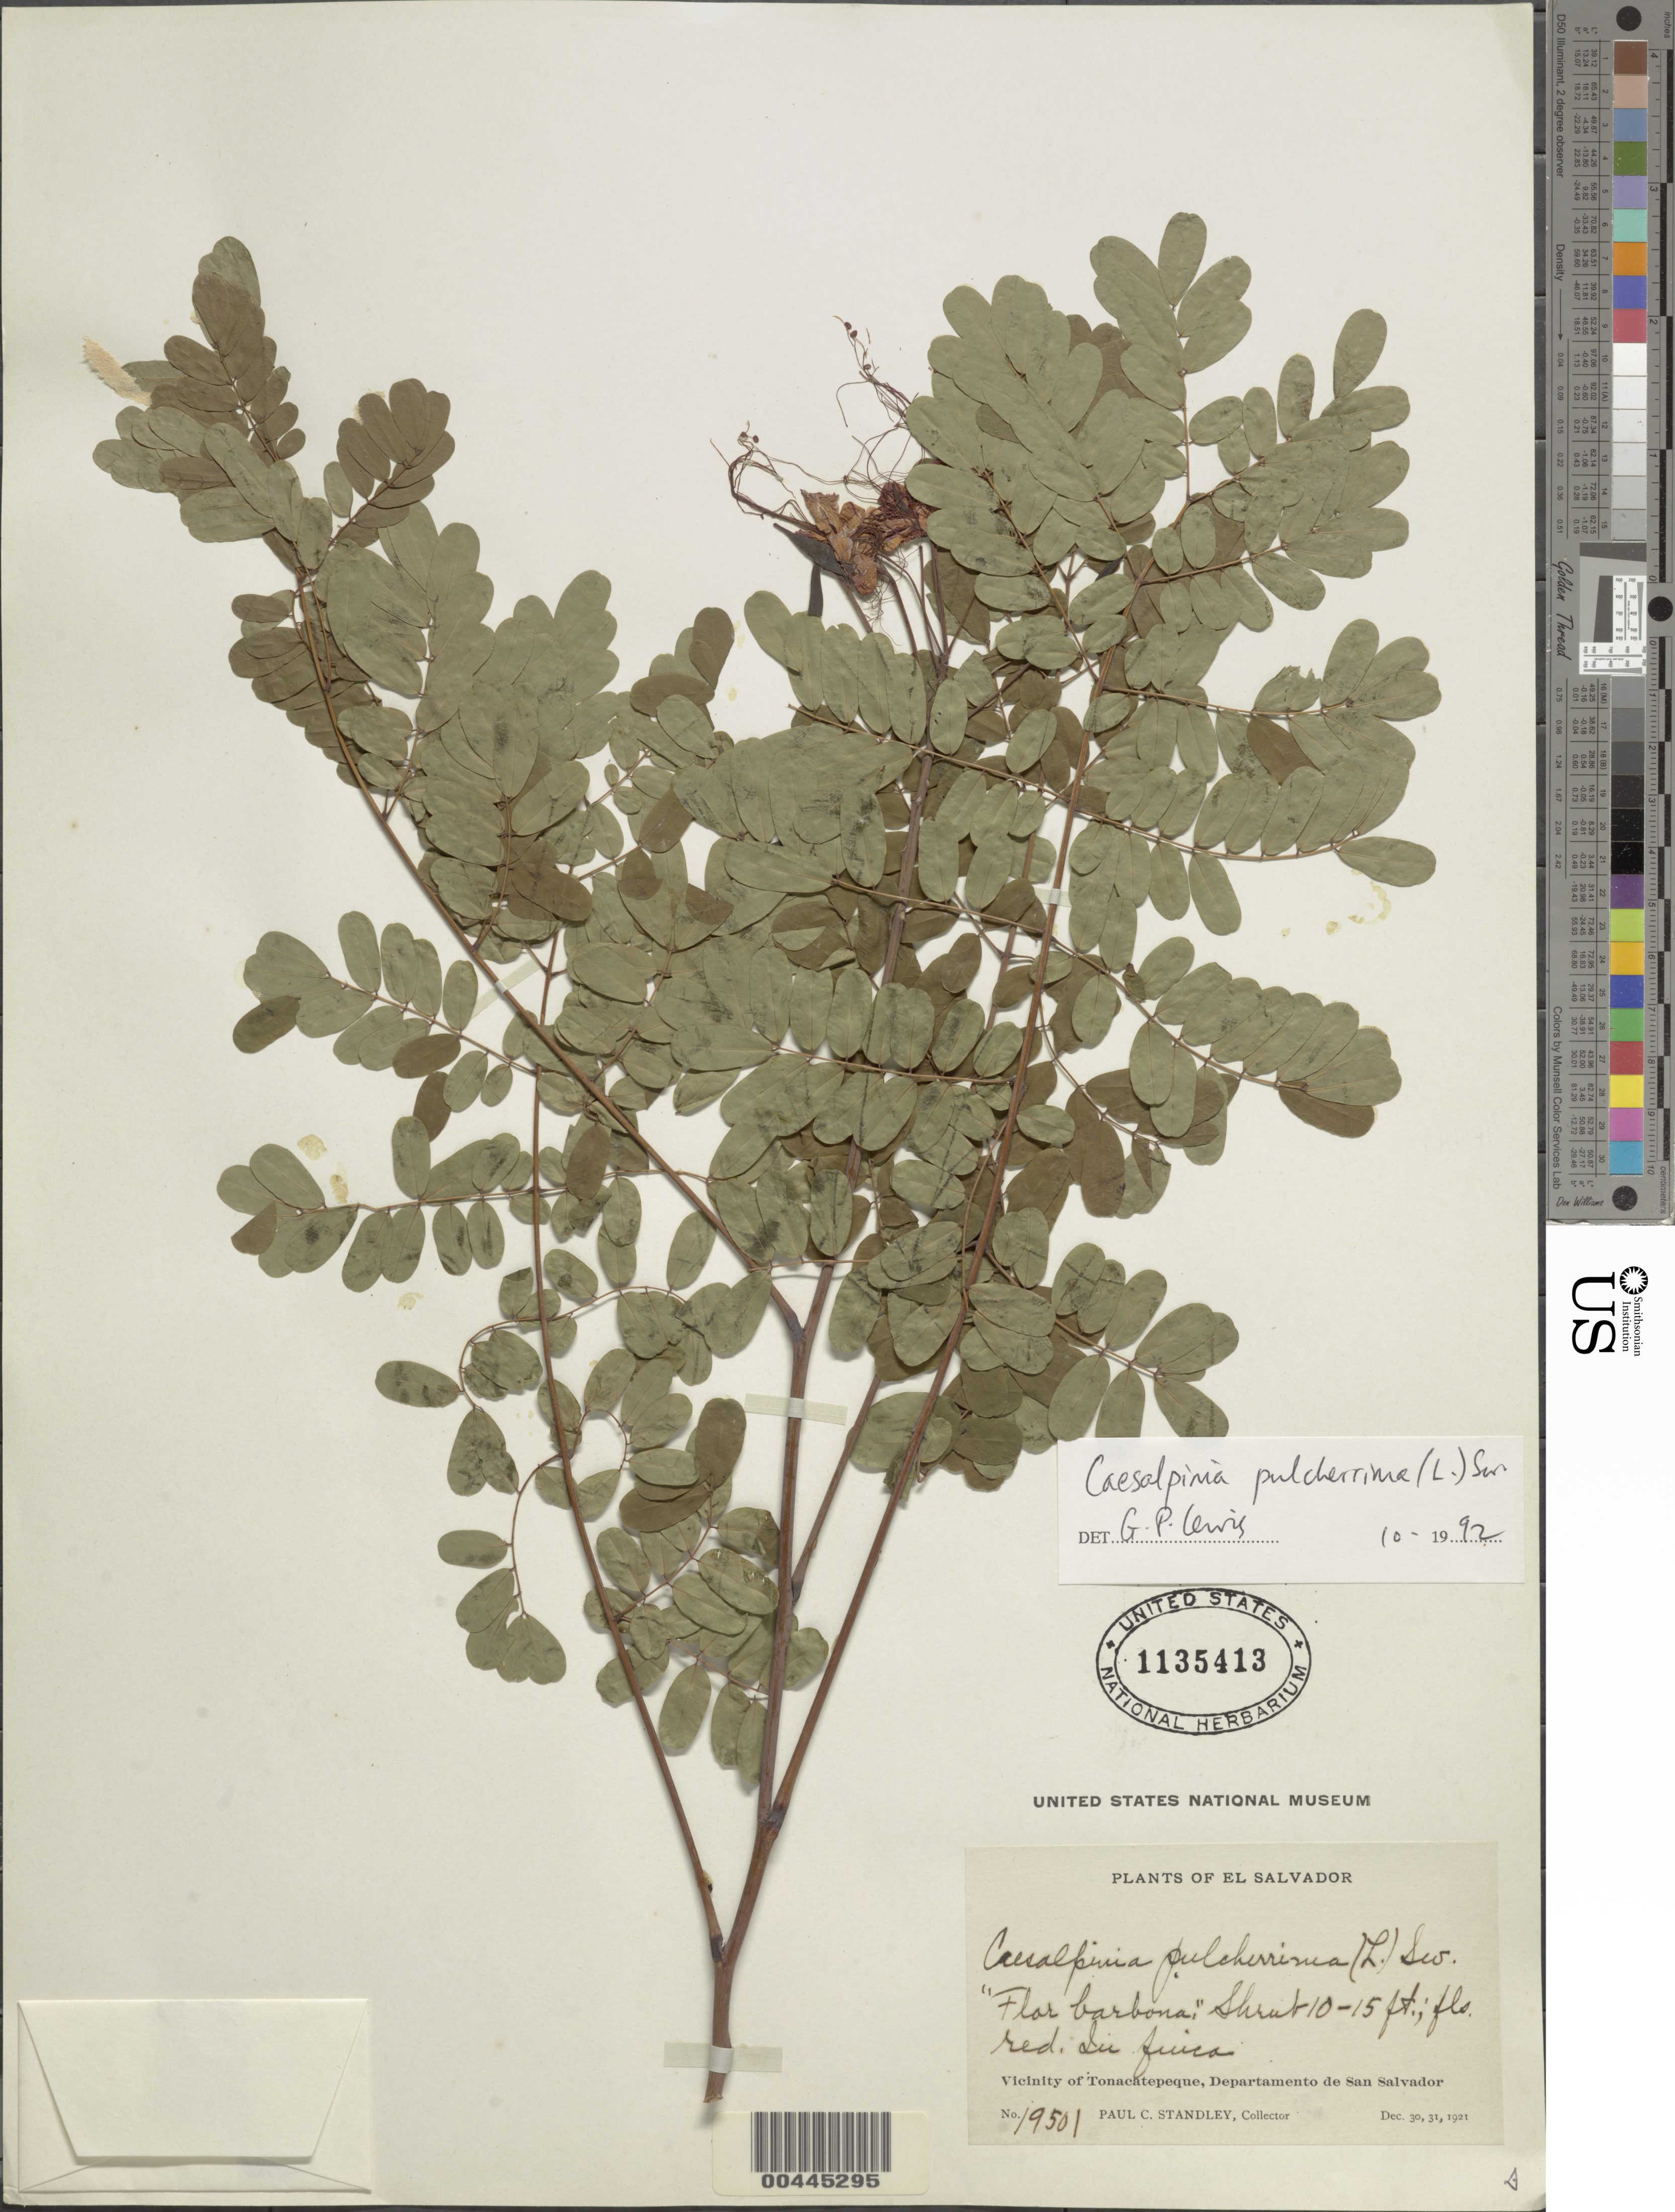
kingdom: Plantae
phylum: Tracheophyta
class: Magnoliopsida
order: Fabales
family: Fabaceae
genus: Caesalpinia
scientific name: Caesalpinia pulcherrima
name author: (L.) Sw.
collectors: P. C. Standley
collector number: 19501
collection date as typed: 30 Dec 1921 and 31 Dec 1921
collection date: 1921-12-30,1921-12-31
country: El Salvador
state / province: San Salvador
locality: Tonacatepeque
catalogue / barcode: US 1135413